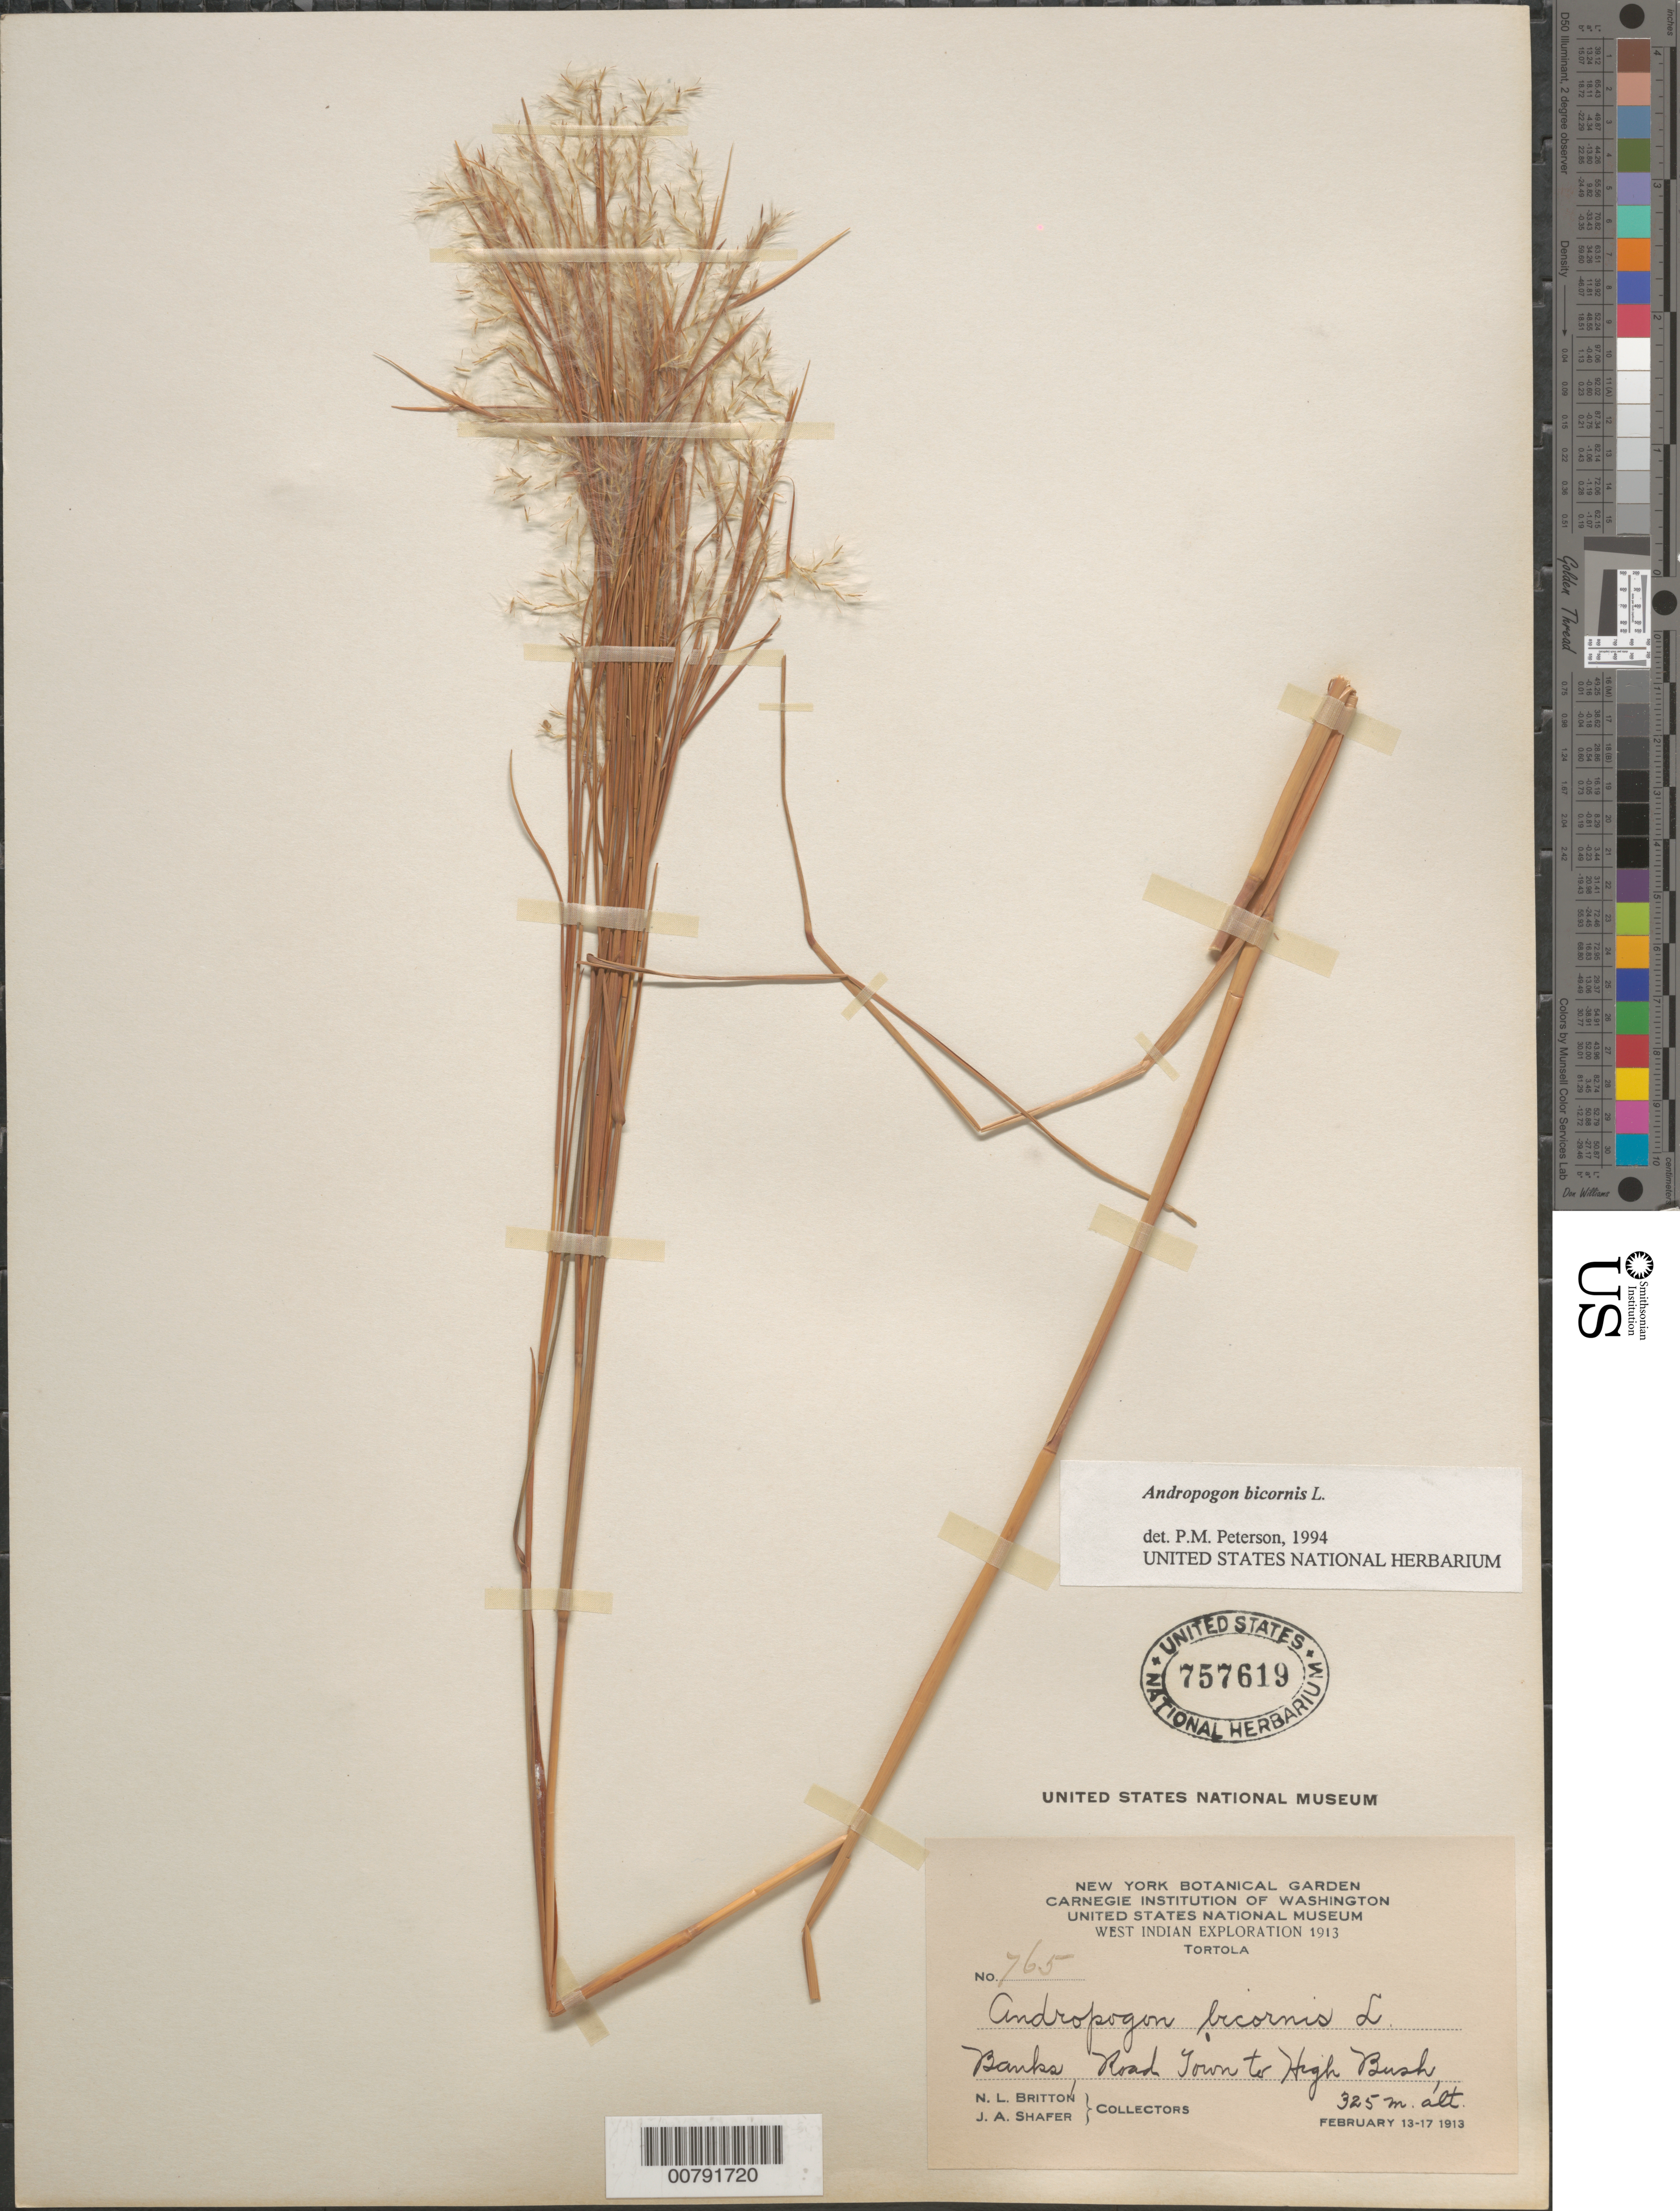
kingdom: Plantae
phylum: Tracheophyta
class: Liliopsida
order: Poales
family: Poaceae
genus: Andropogon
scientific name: Andropogon bicornis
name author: L.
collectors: N. Britton & J. A. Shafer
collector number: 765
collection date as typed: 13 Feb 1913 to 17 Feb 1913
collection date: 1913-02-13/1913-02-17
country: British Virgin Islands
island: Tortola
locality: Tortola; Road Town to High Bush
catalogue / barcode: US 757619